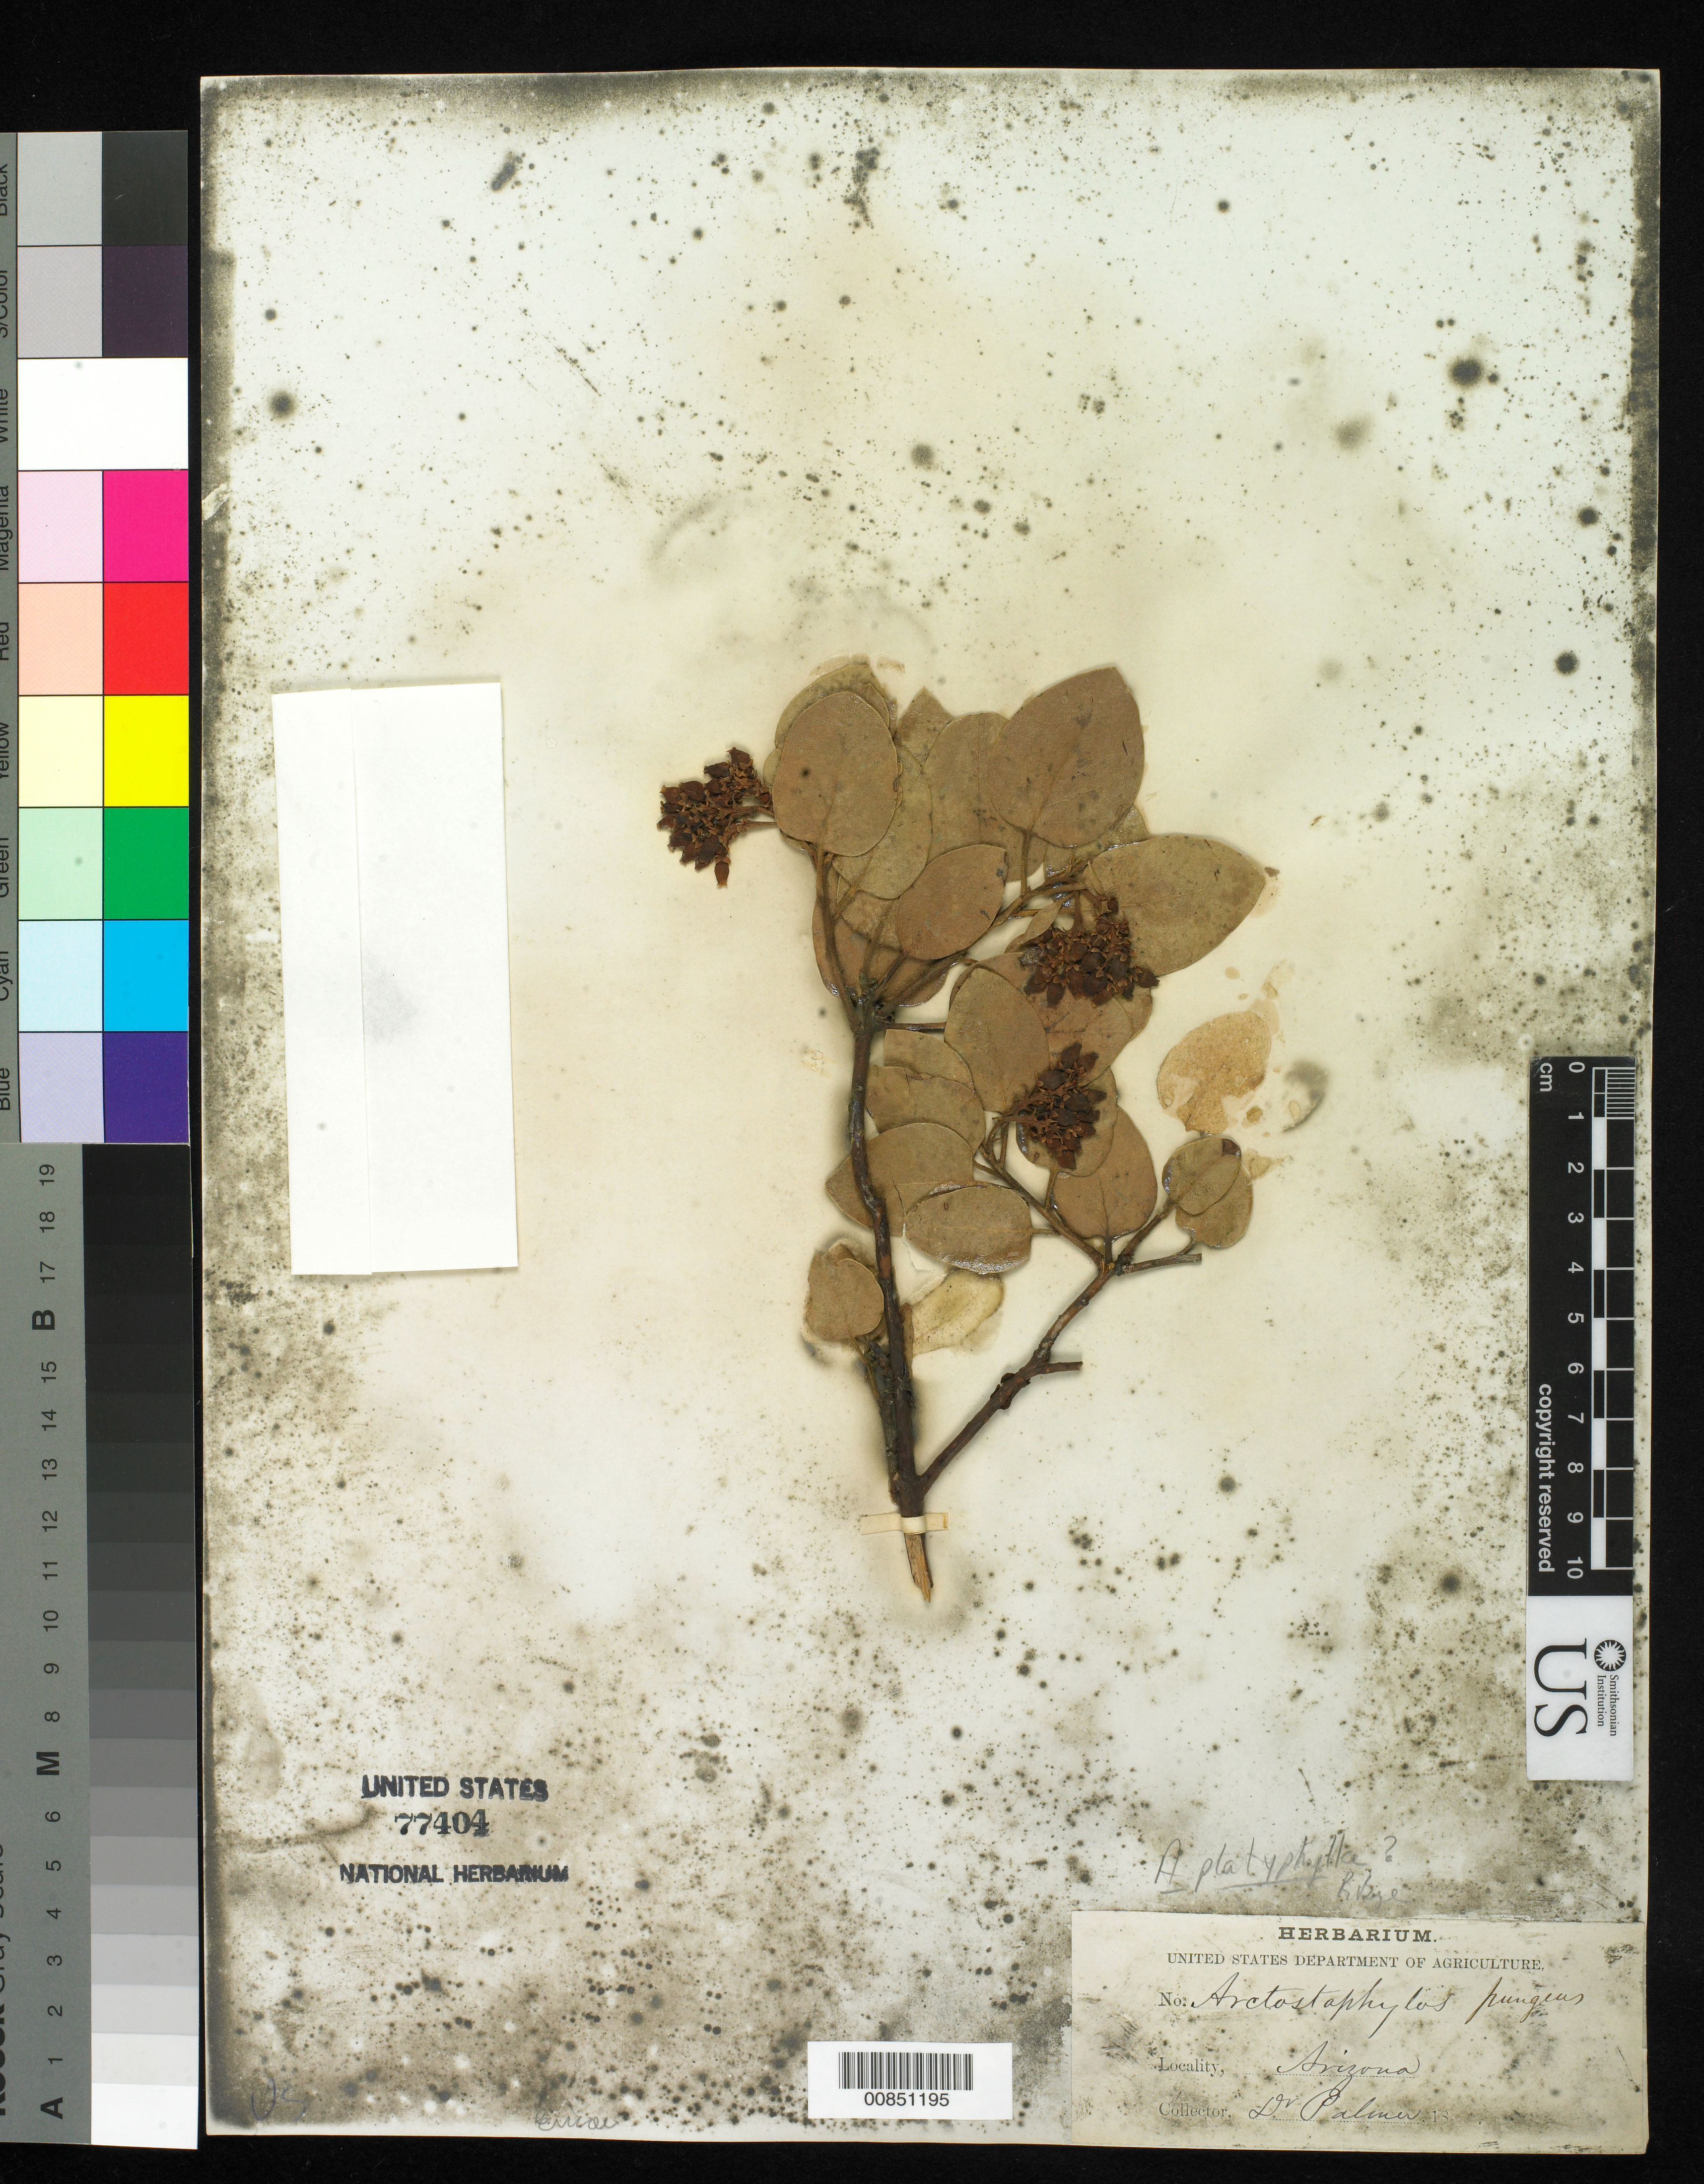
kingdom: Plantae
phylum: Tracheophyta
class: Magnoliopsida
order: Ericales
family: Ericaceae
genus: Arctostaphylos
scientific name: Arctostaphylos platyphylla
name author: (A. Gray) Kuntze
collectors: E. Palmer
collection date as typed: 18--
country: United States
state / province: Arizona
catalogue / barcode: US 77404